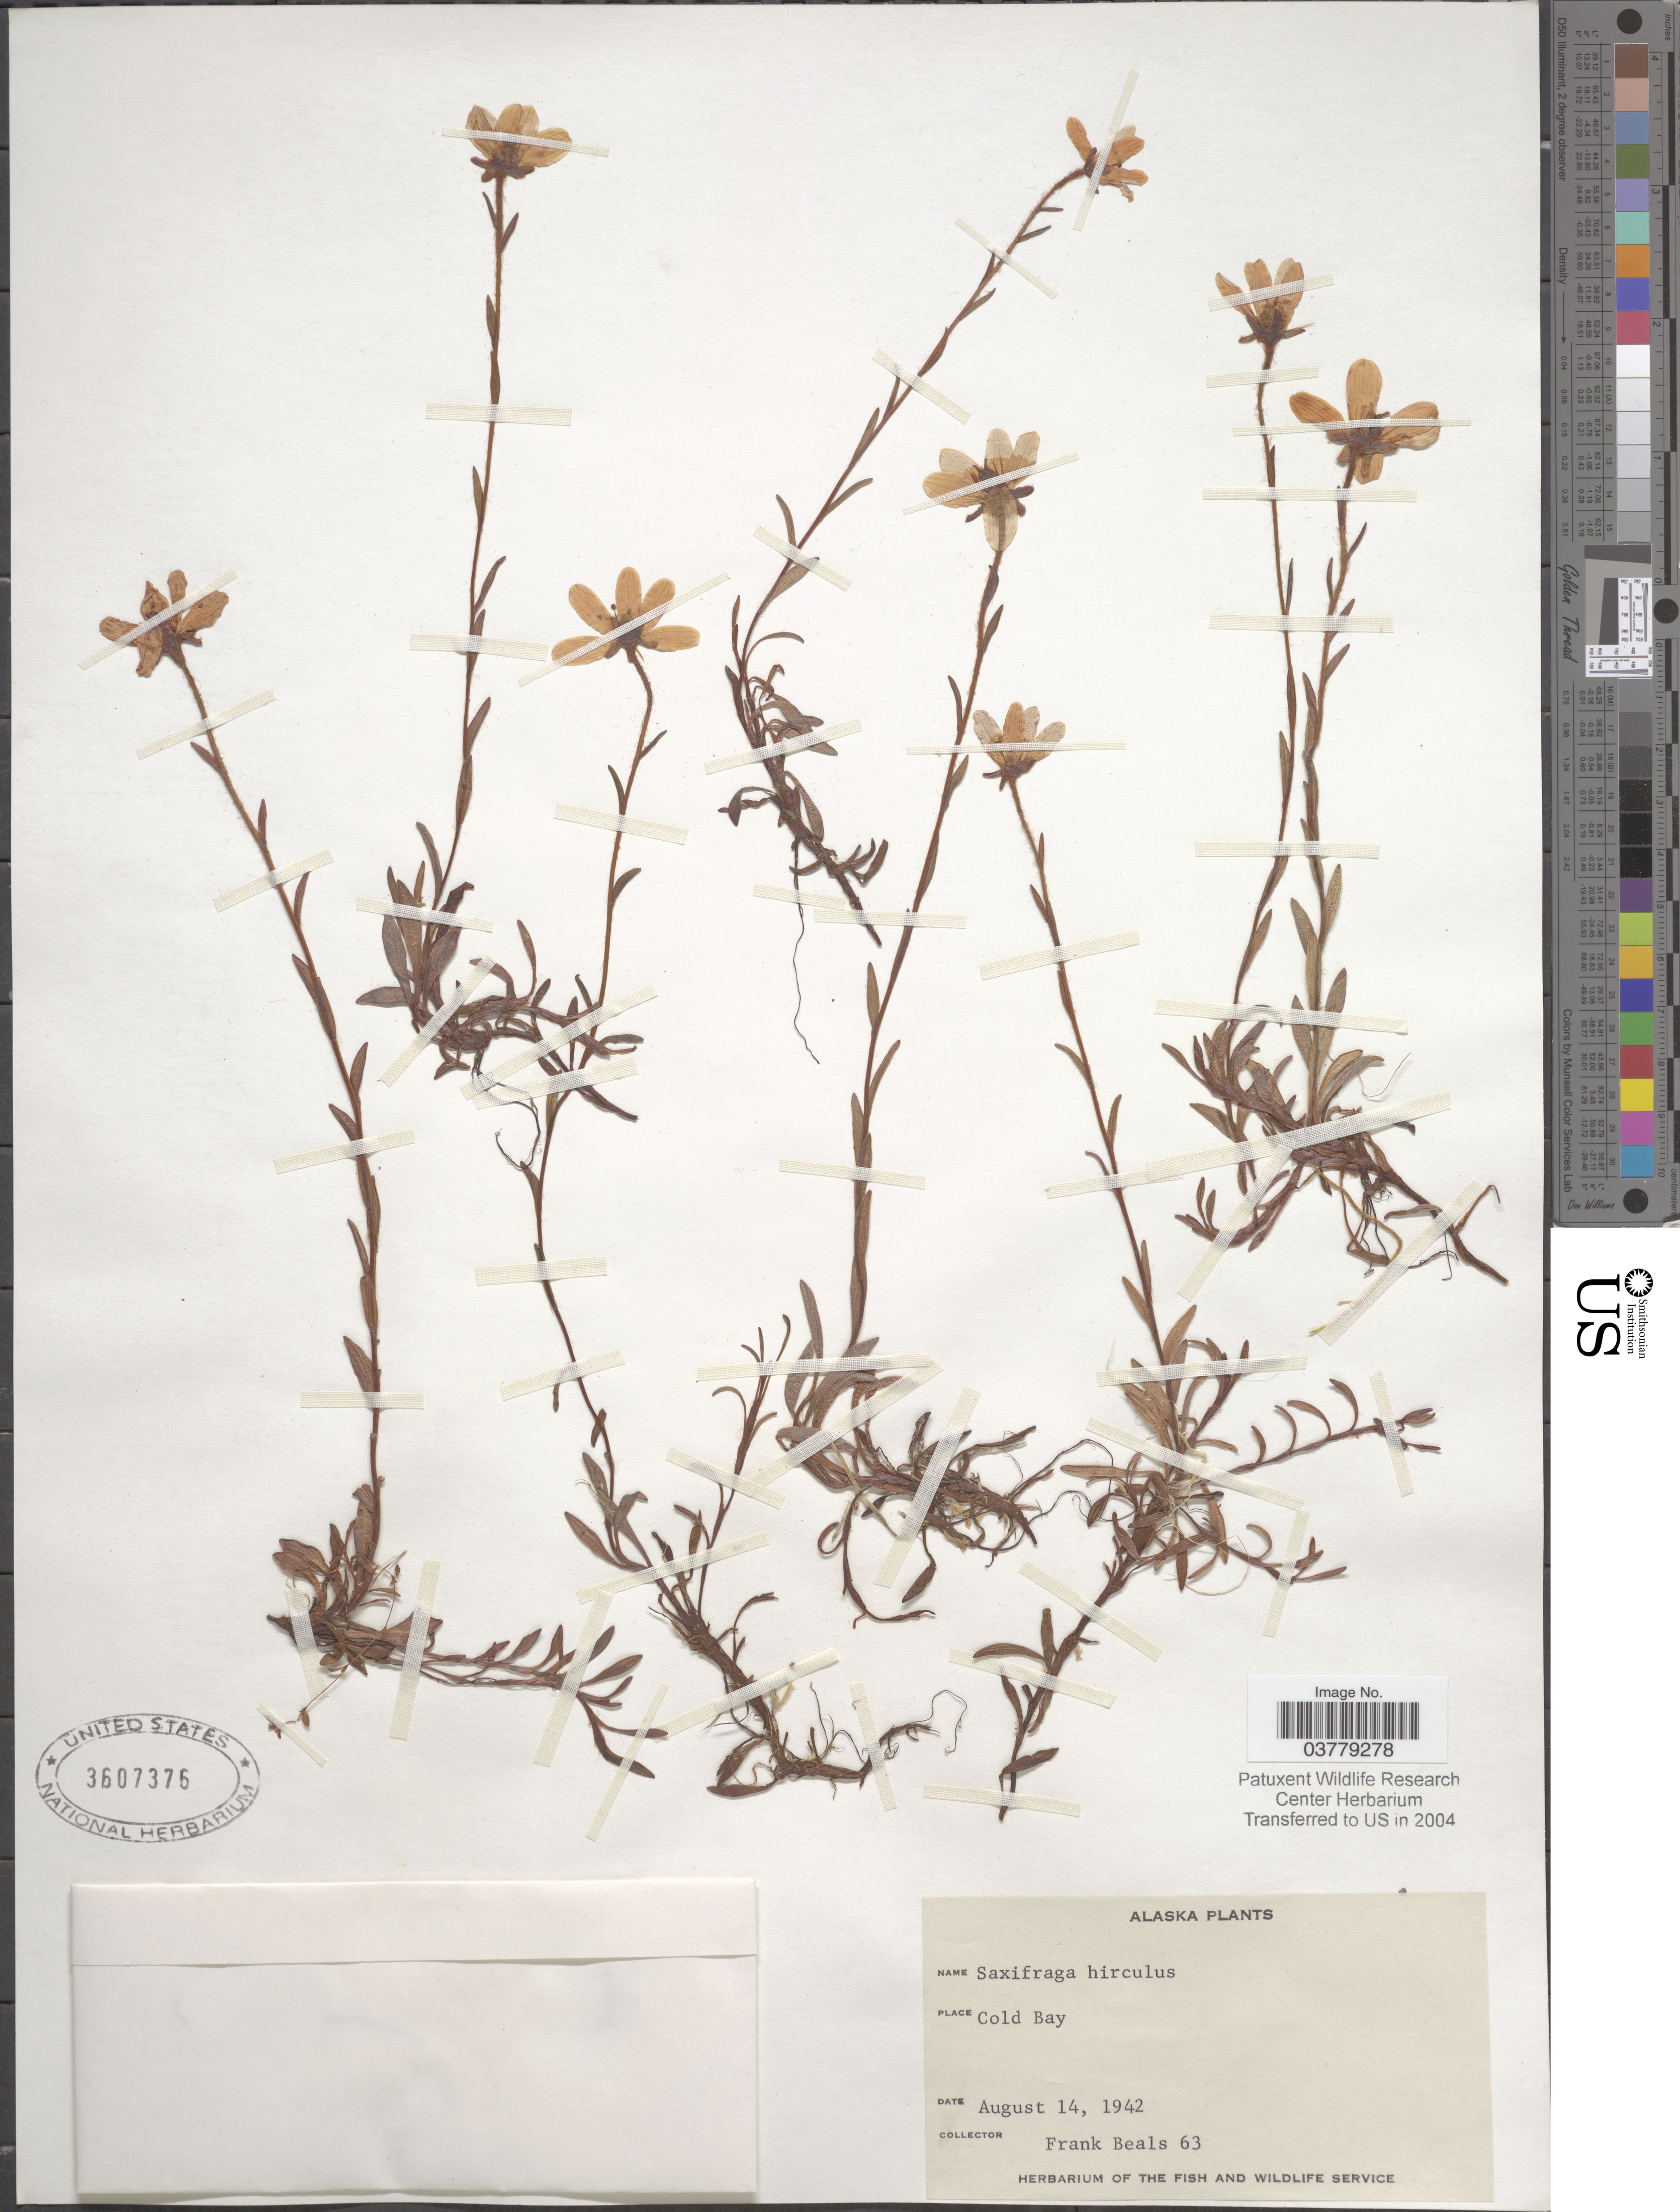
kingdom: Plantae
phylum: Tracheophyta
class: Magnoliopsida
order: Saxifragales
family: Saxifragaceae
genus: Saxifraga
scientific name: Saxifraga hirculus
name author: L.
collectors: F. Beals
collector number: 63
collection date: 1942-08-14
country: United States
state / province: Alaska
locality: Cold Bay.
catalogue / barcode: US 3607376